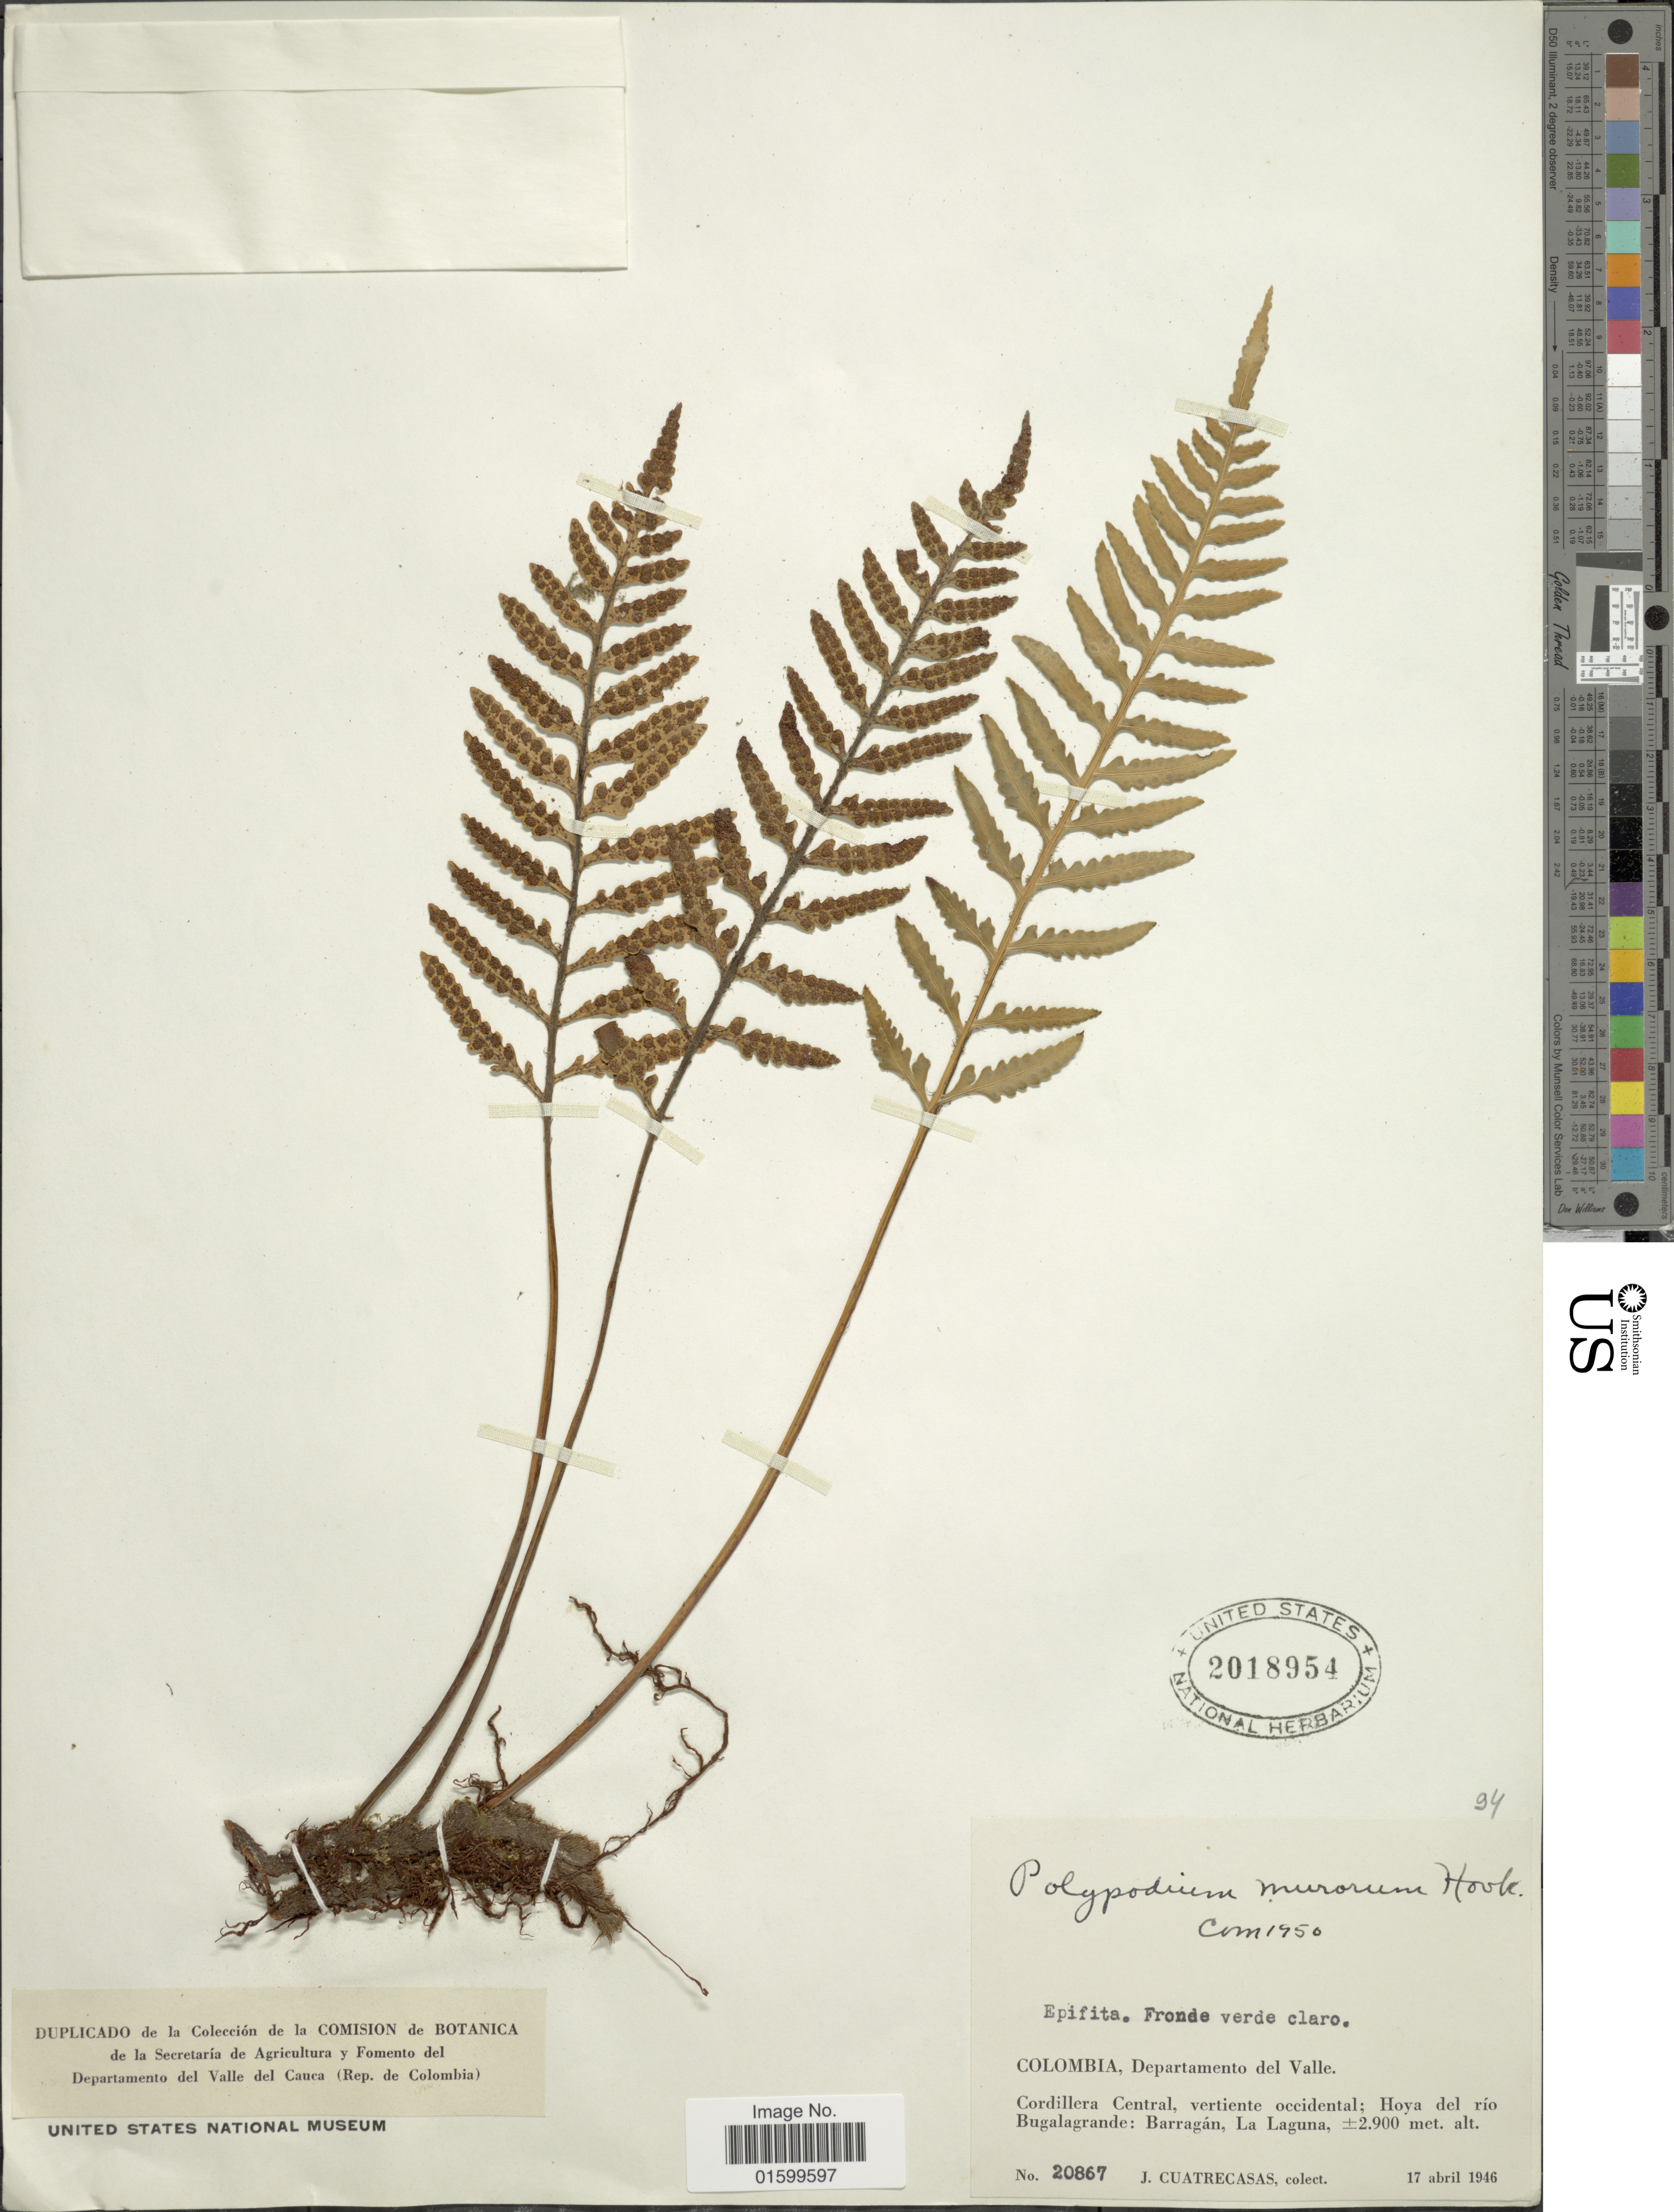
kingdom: Plantae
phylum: Tracheophyta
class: Polypodiopsida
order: Polypodiales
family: Polypodiaceae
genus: Pleopeltis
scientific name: Pleopeltis murorum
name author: (Hook.) A.R. Sm. & Tejero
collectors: J. Cuatrecasas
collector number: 20867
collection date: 1946-04-17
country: Colombia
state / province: Valle del Cauca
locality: Departamento del Valle, Cordillera Central, vertiente occidental; Hoya del rio Bugalagrande; Barragan, La Laguna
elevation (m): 1900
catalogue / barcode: US 2018954